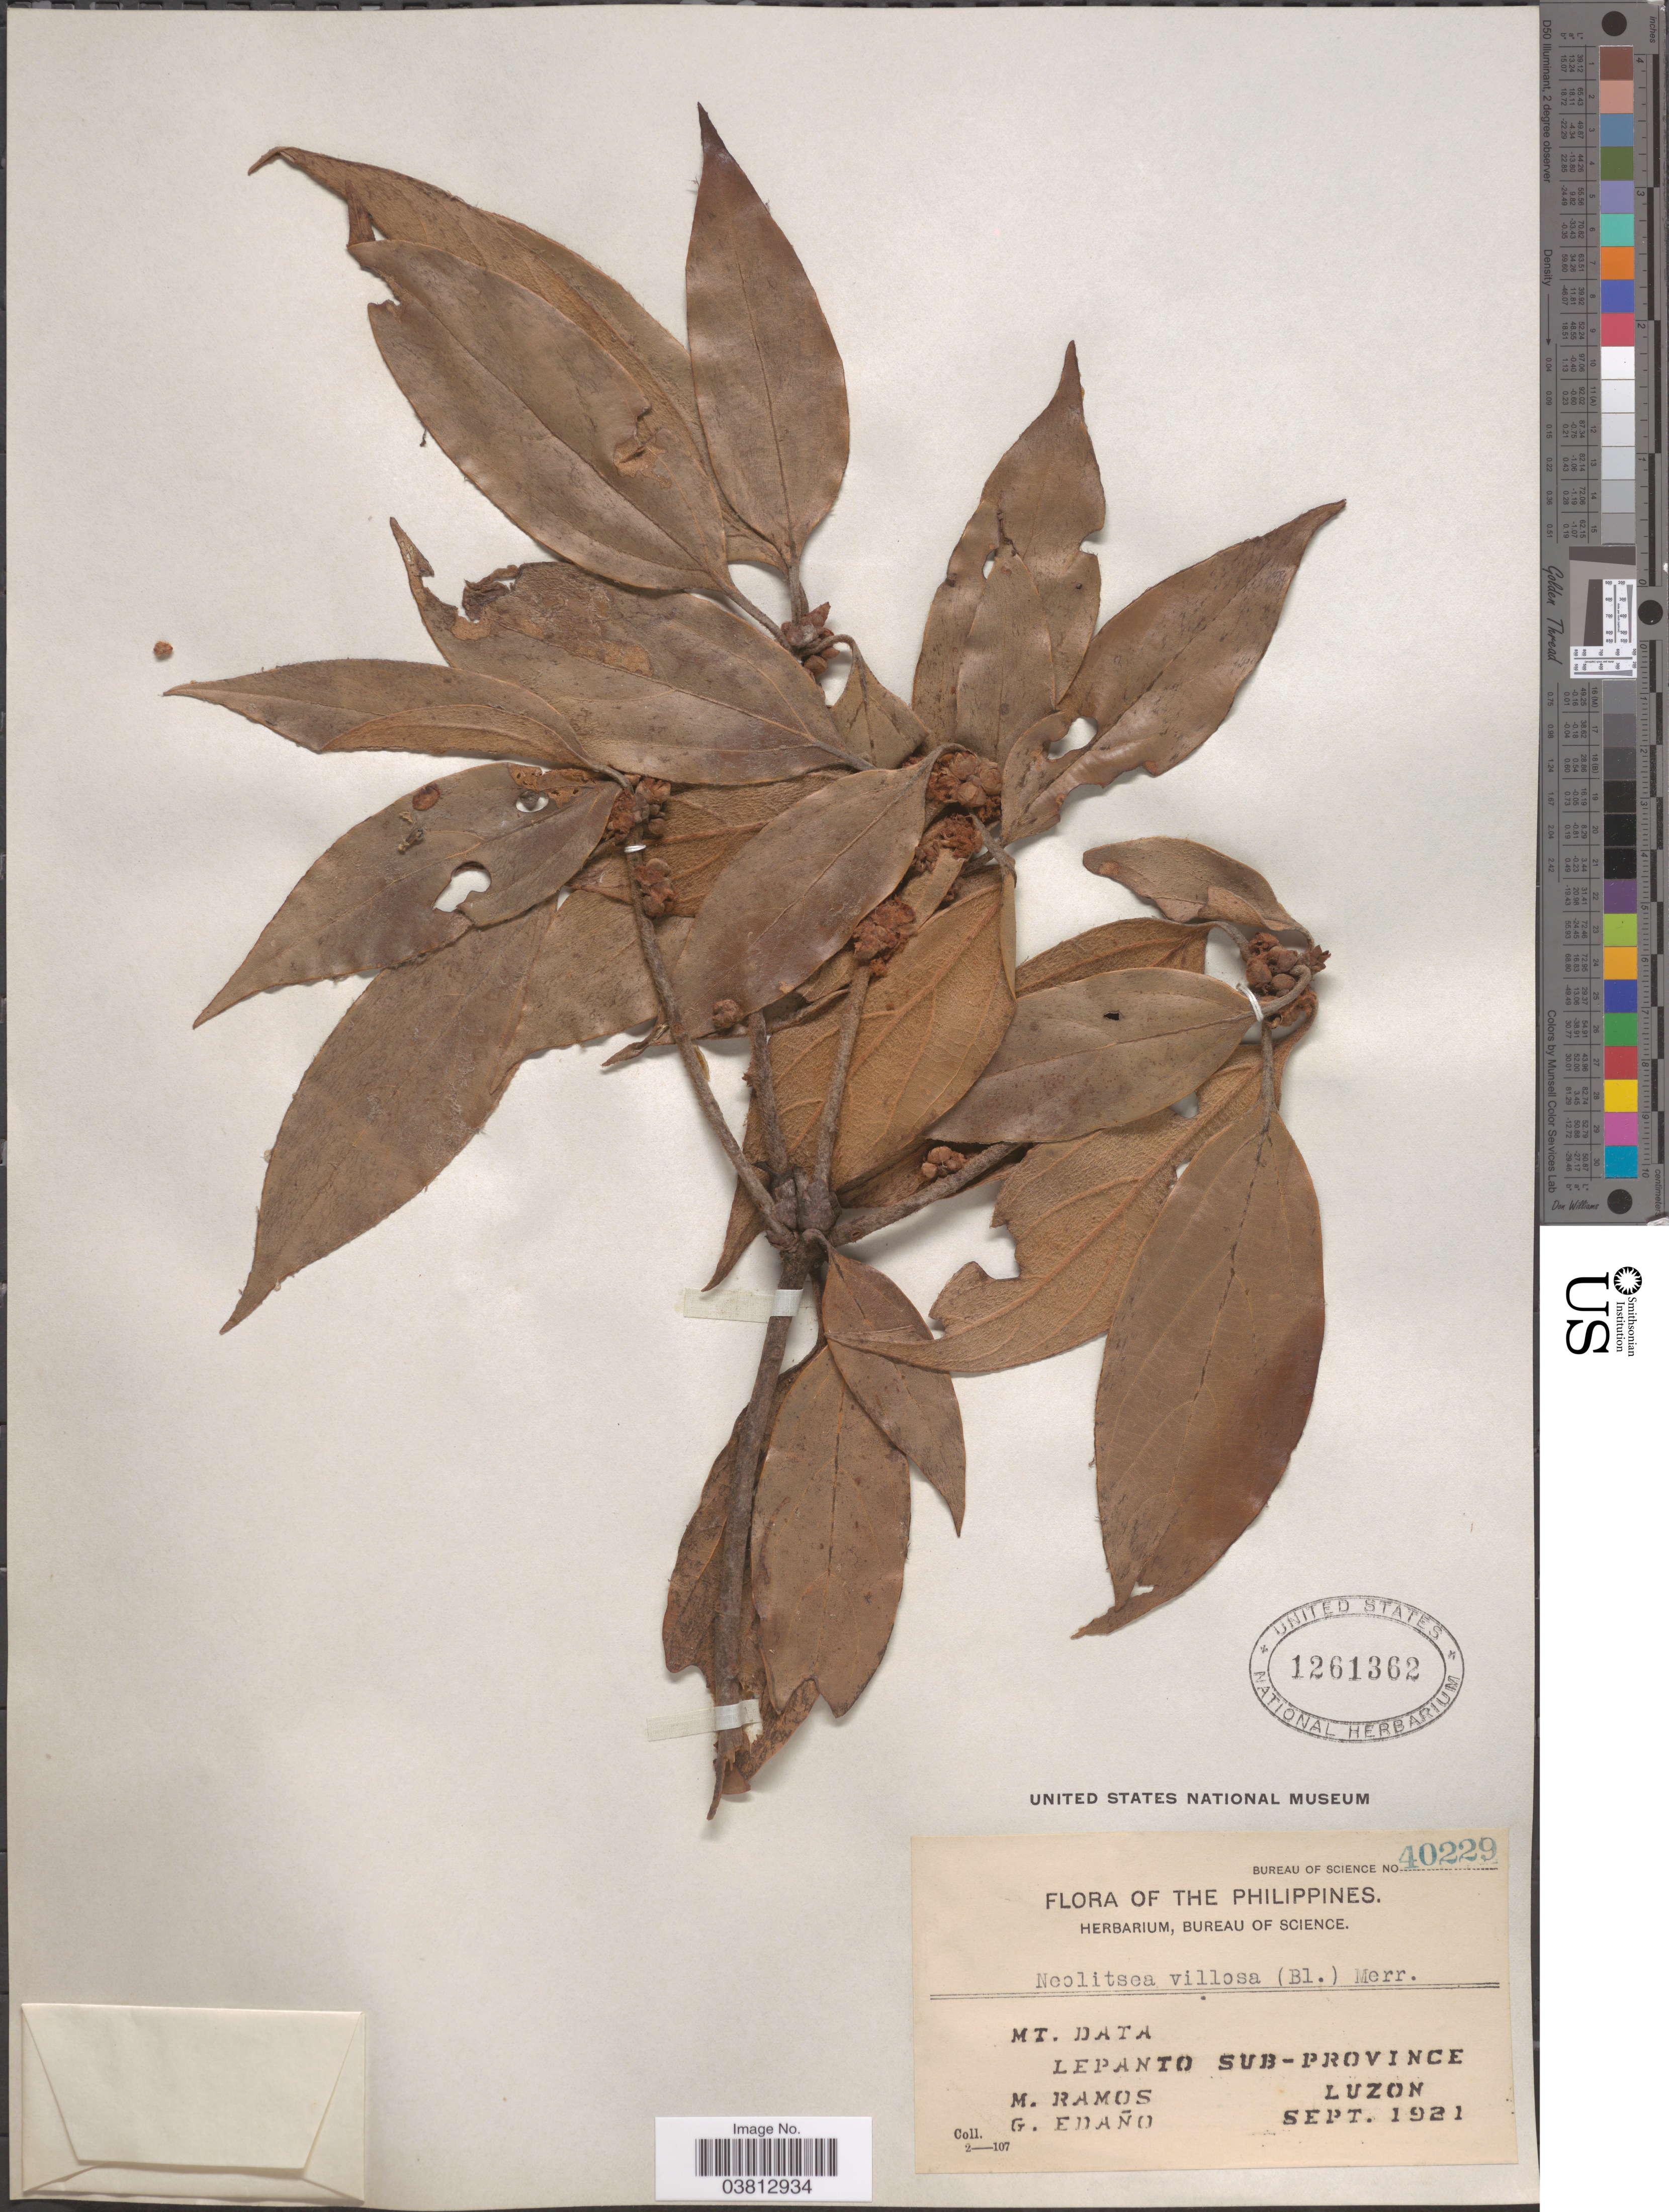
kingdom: Plantae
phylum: Tracheophyta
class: Magnoliopsida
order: Laurales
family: Lauraceae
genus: Neolitsea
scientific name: Neolitsea villosa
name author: (Blume) Merr.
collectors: M. Ramos & G. Edaño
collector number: Bureau of Science 40229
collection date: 1921-09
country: Philippines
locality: Mt. Data. Lepanto Sub-Province. Luzon.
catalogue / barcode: US 1264362